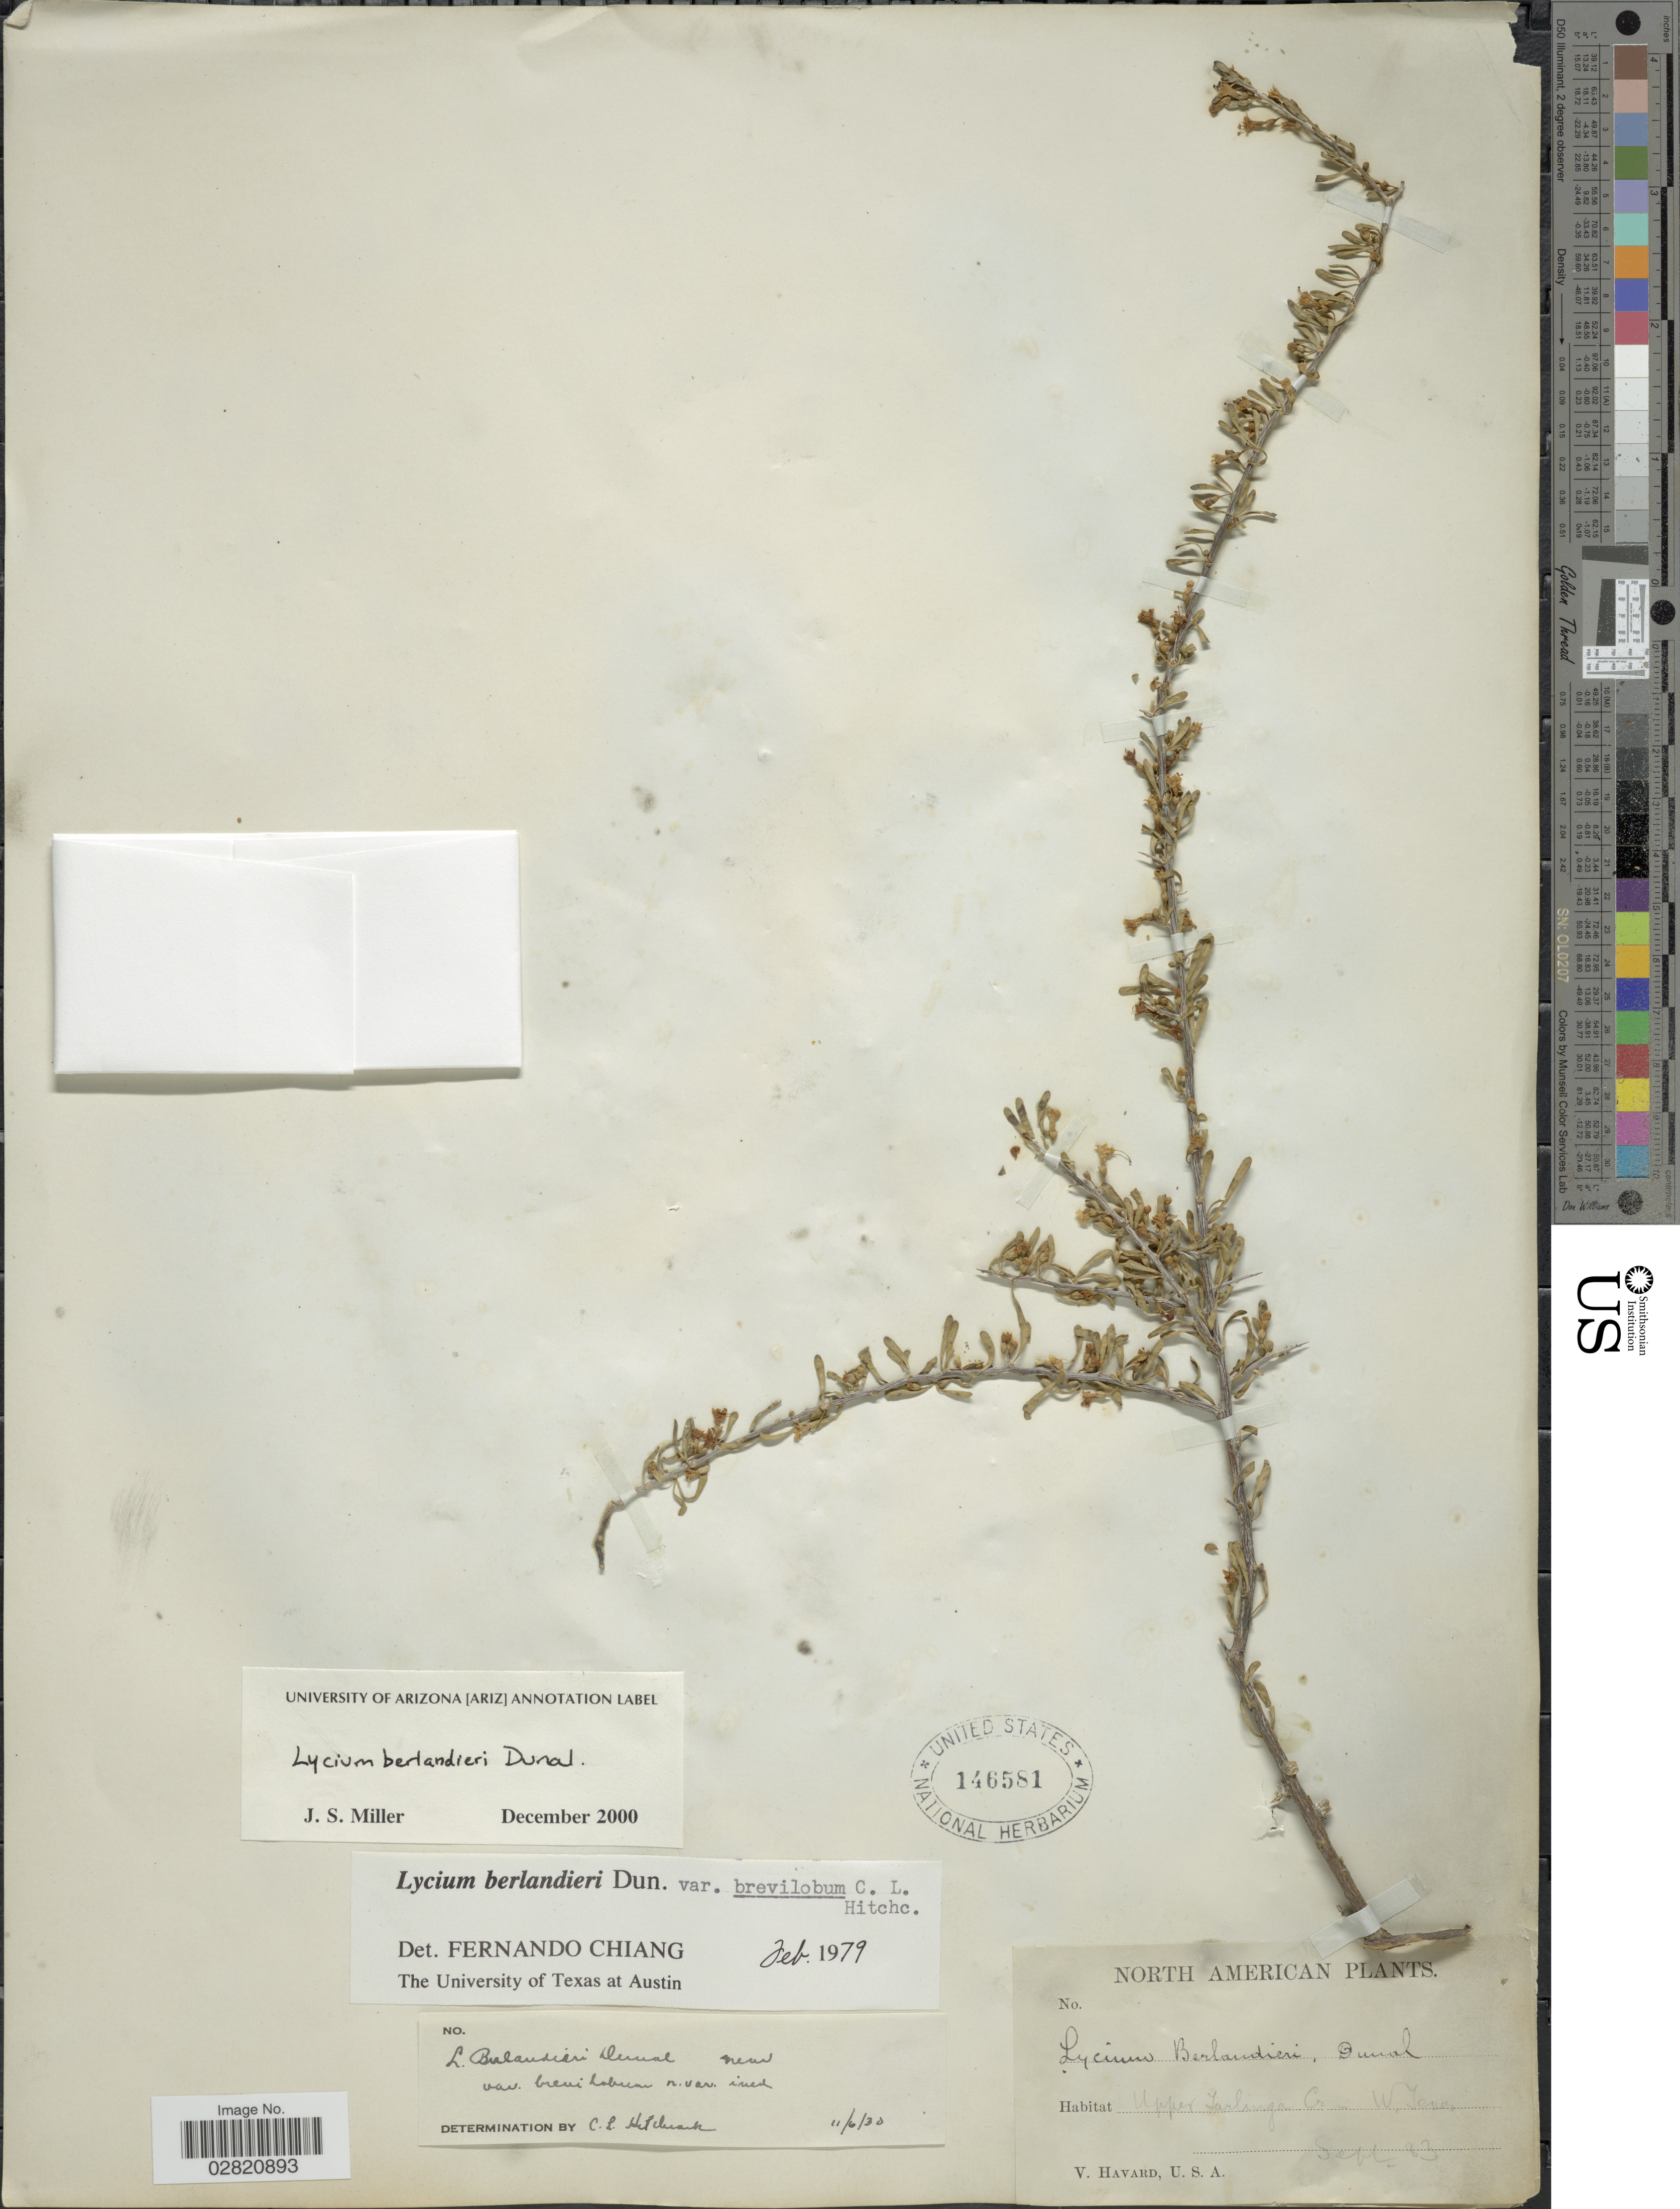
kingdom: Plantae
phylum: Tracheophyta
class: Magnoliopsida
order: Solanales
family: Solanaceae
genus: Lycium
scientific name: Lycium berlandieri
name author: Dunal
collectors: V. Havard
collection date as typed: Transcribed d/m/y: /9/83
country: United States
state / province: Texas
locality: Upper Tarlinga [Terlingua] Cr.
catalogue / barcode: US 146581